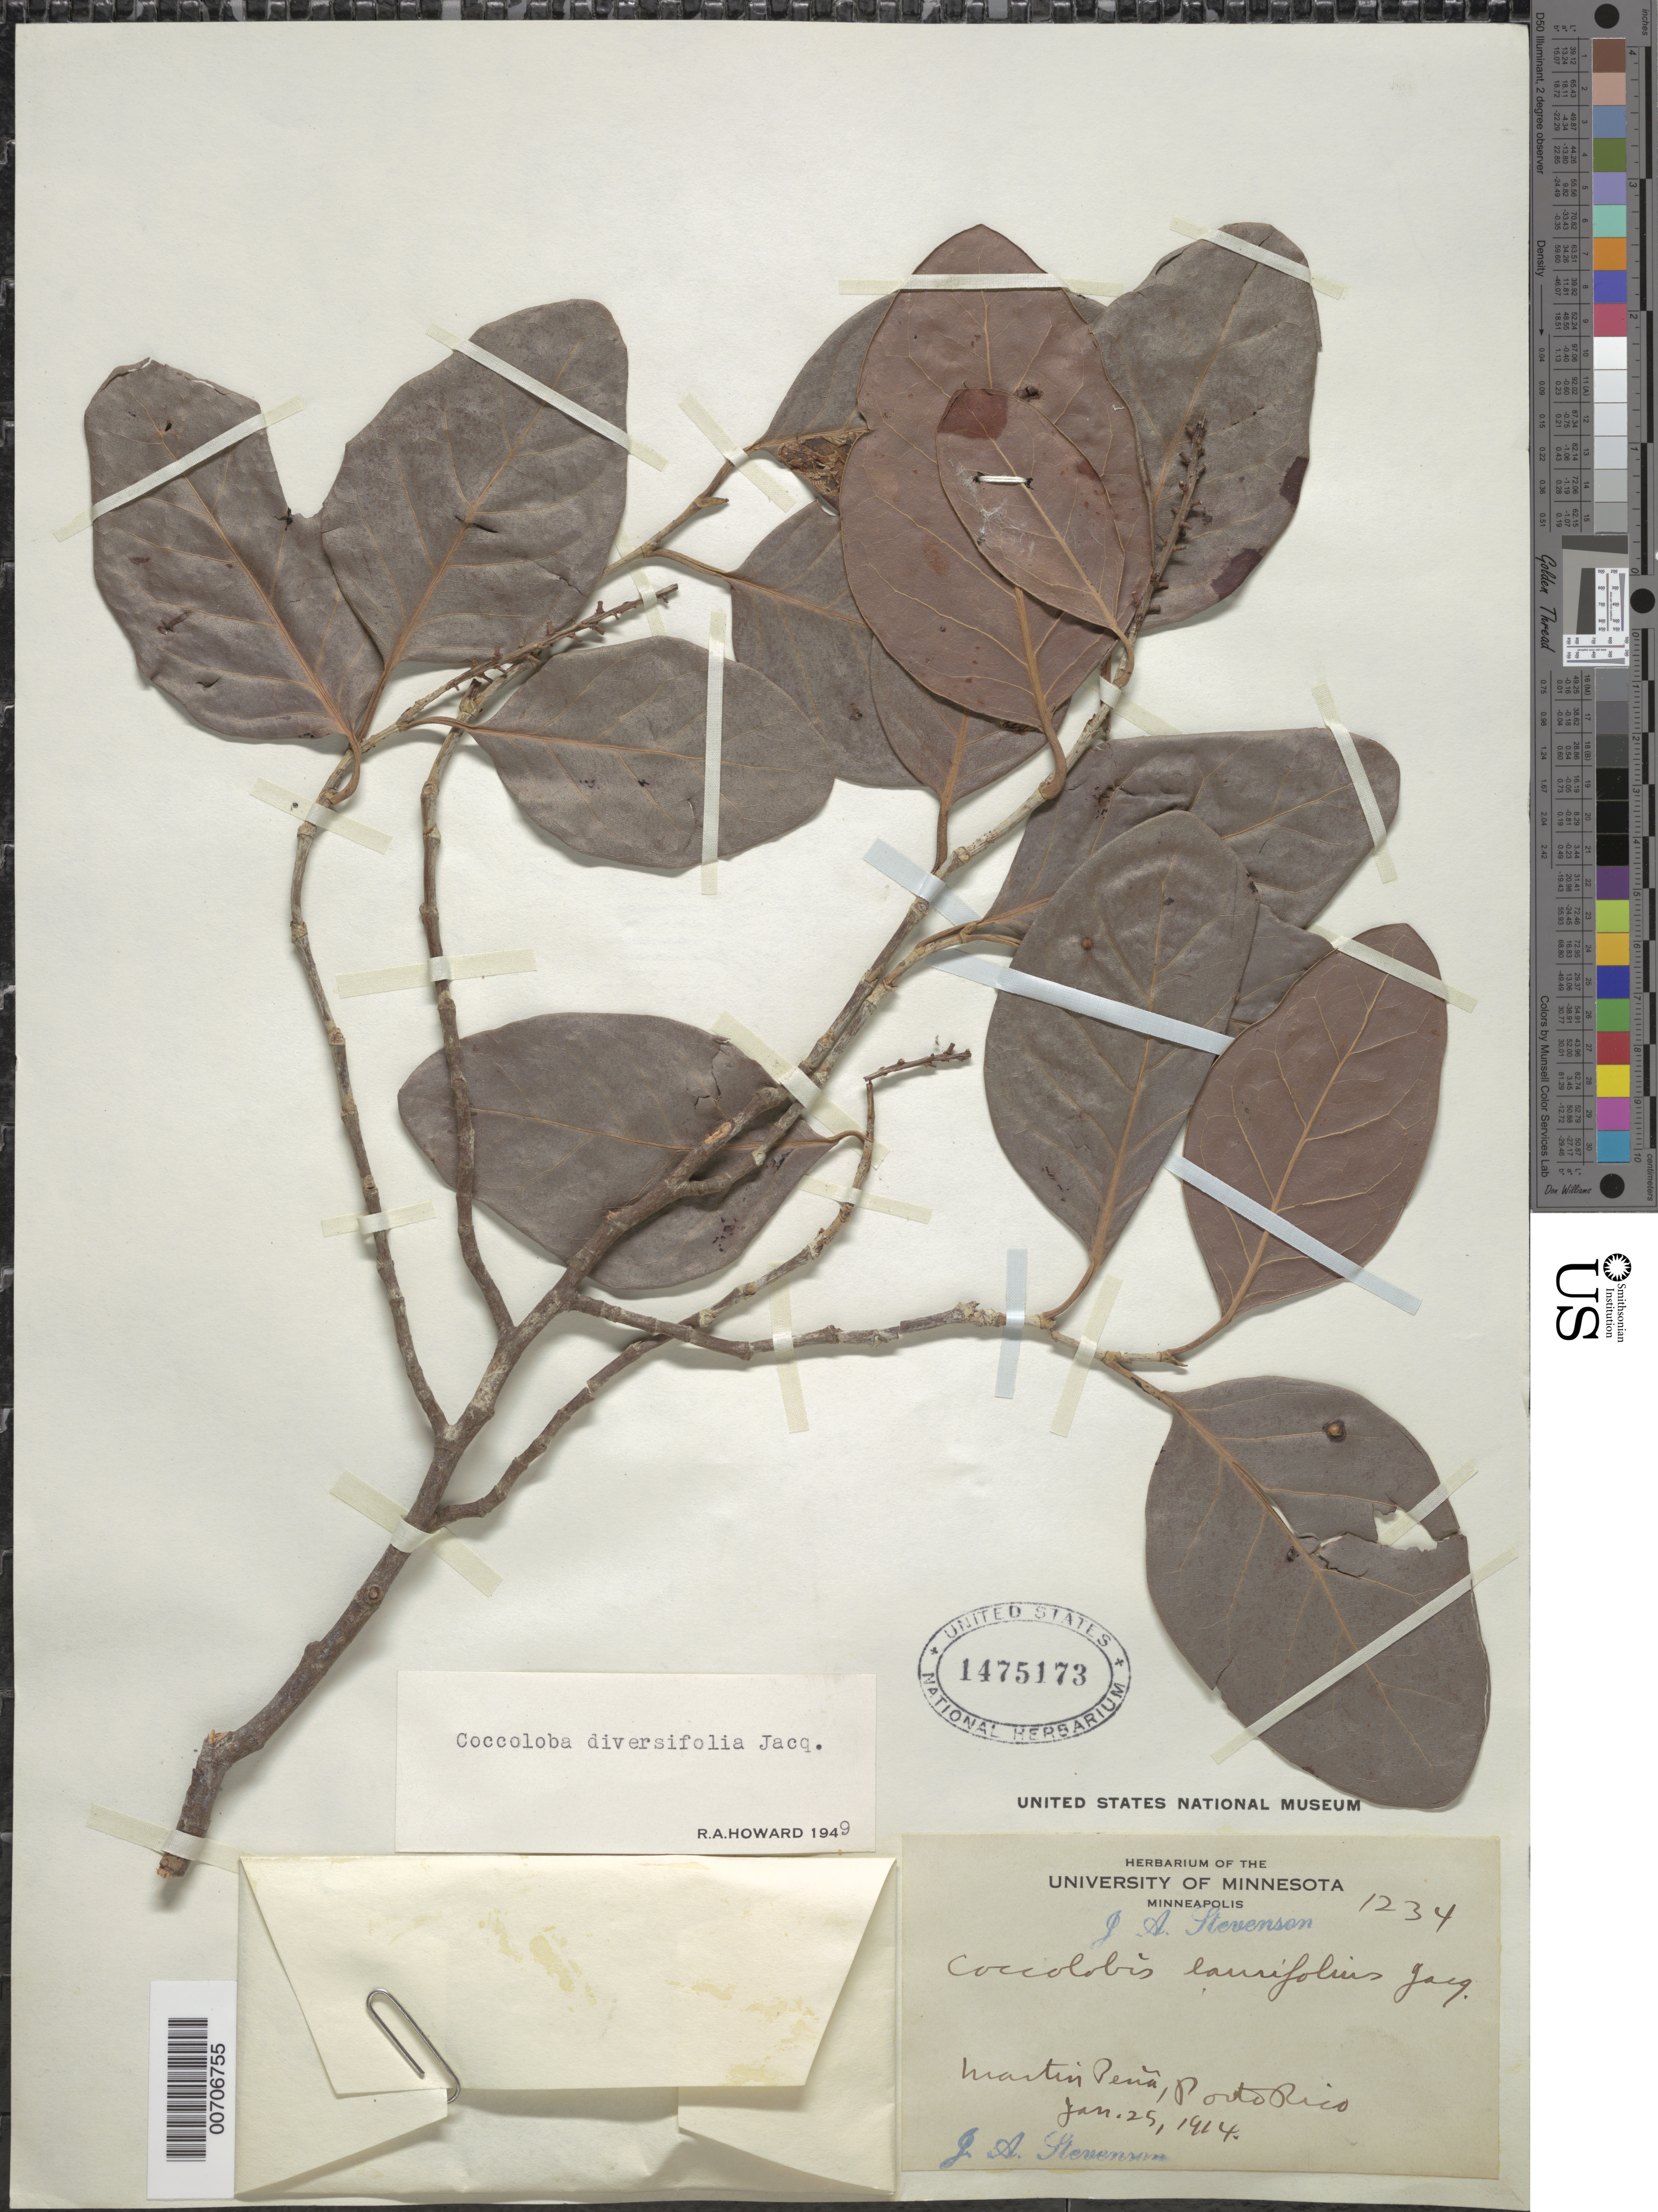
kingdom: Plantae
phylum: Tracheophyta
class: Magnoliopsida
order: Caryophyllales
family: Polygonaceae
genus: Coccoloba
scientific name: Coccoloba diversifolia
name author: Jacq.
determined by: Howard, R. A.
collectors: J. Stevenson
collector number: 1234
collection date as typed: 25 Jan 1914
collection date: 1914-01-25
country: Puerto Rico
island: Greater Antilles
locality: Martin Peña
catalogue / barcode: US 1475173